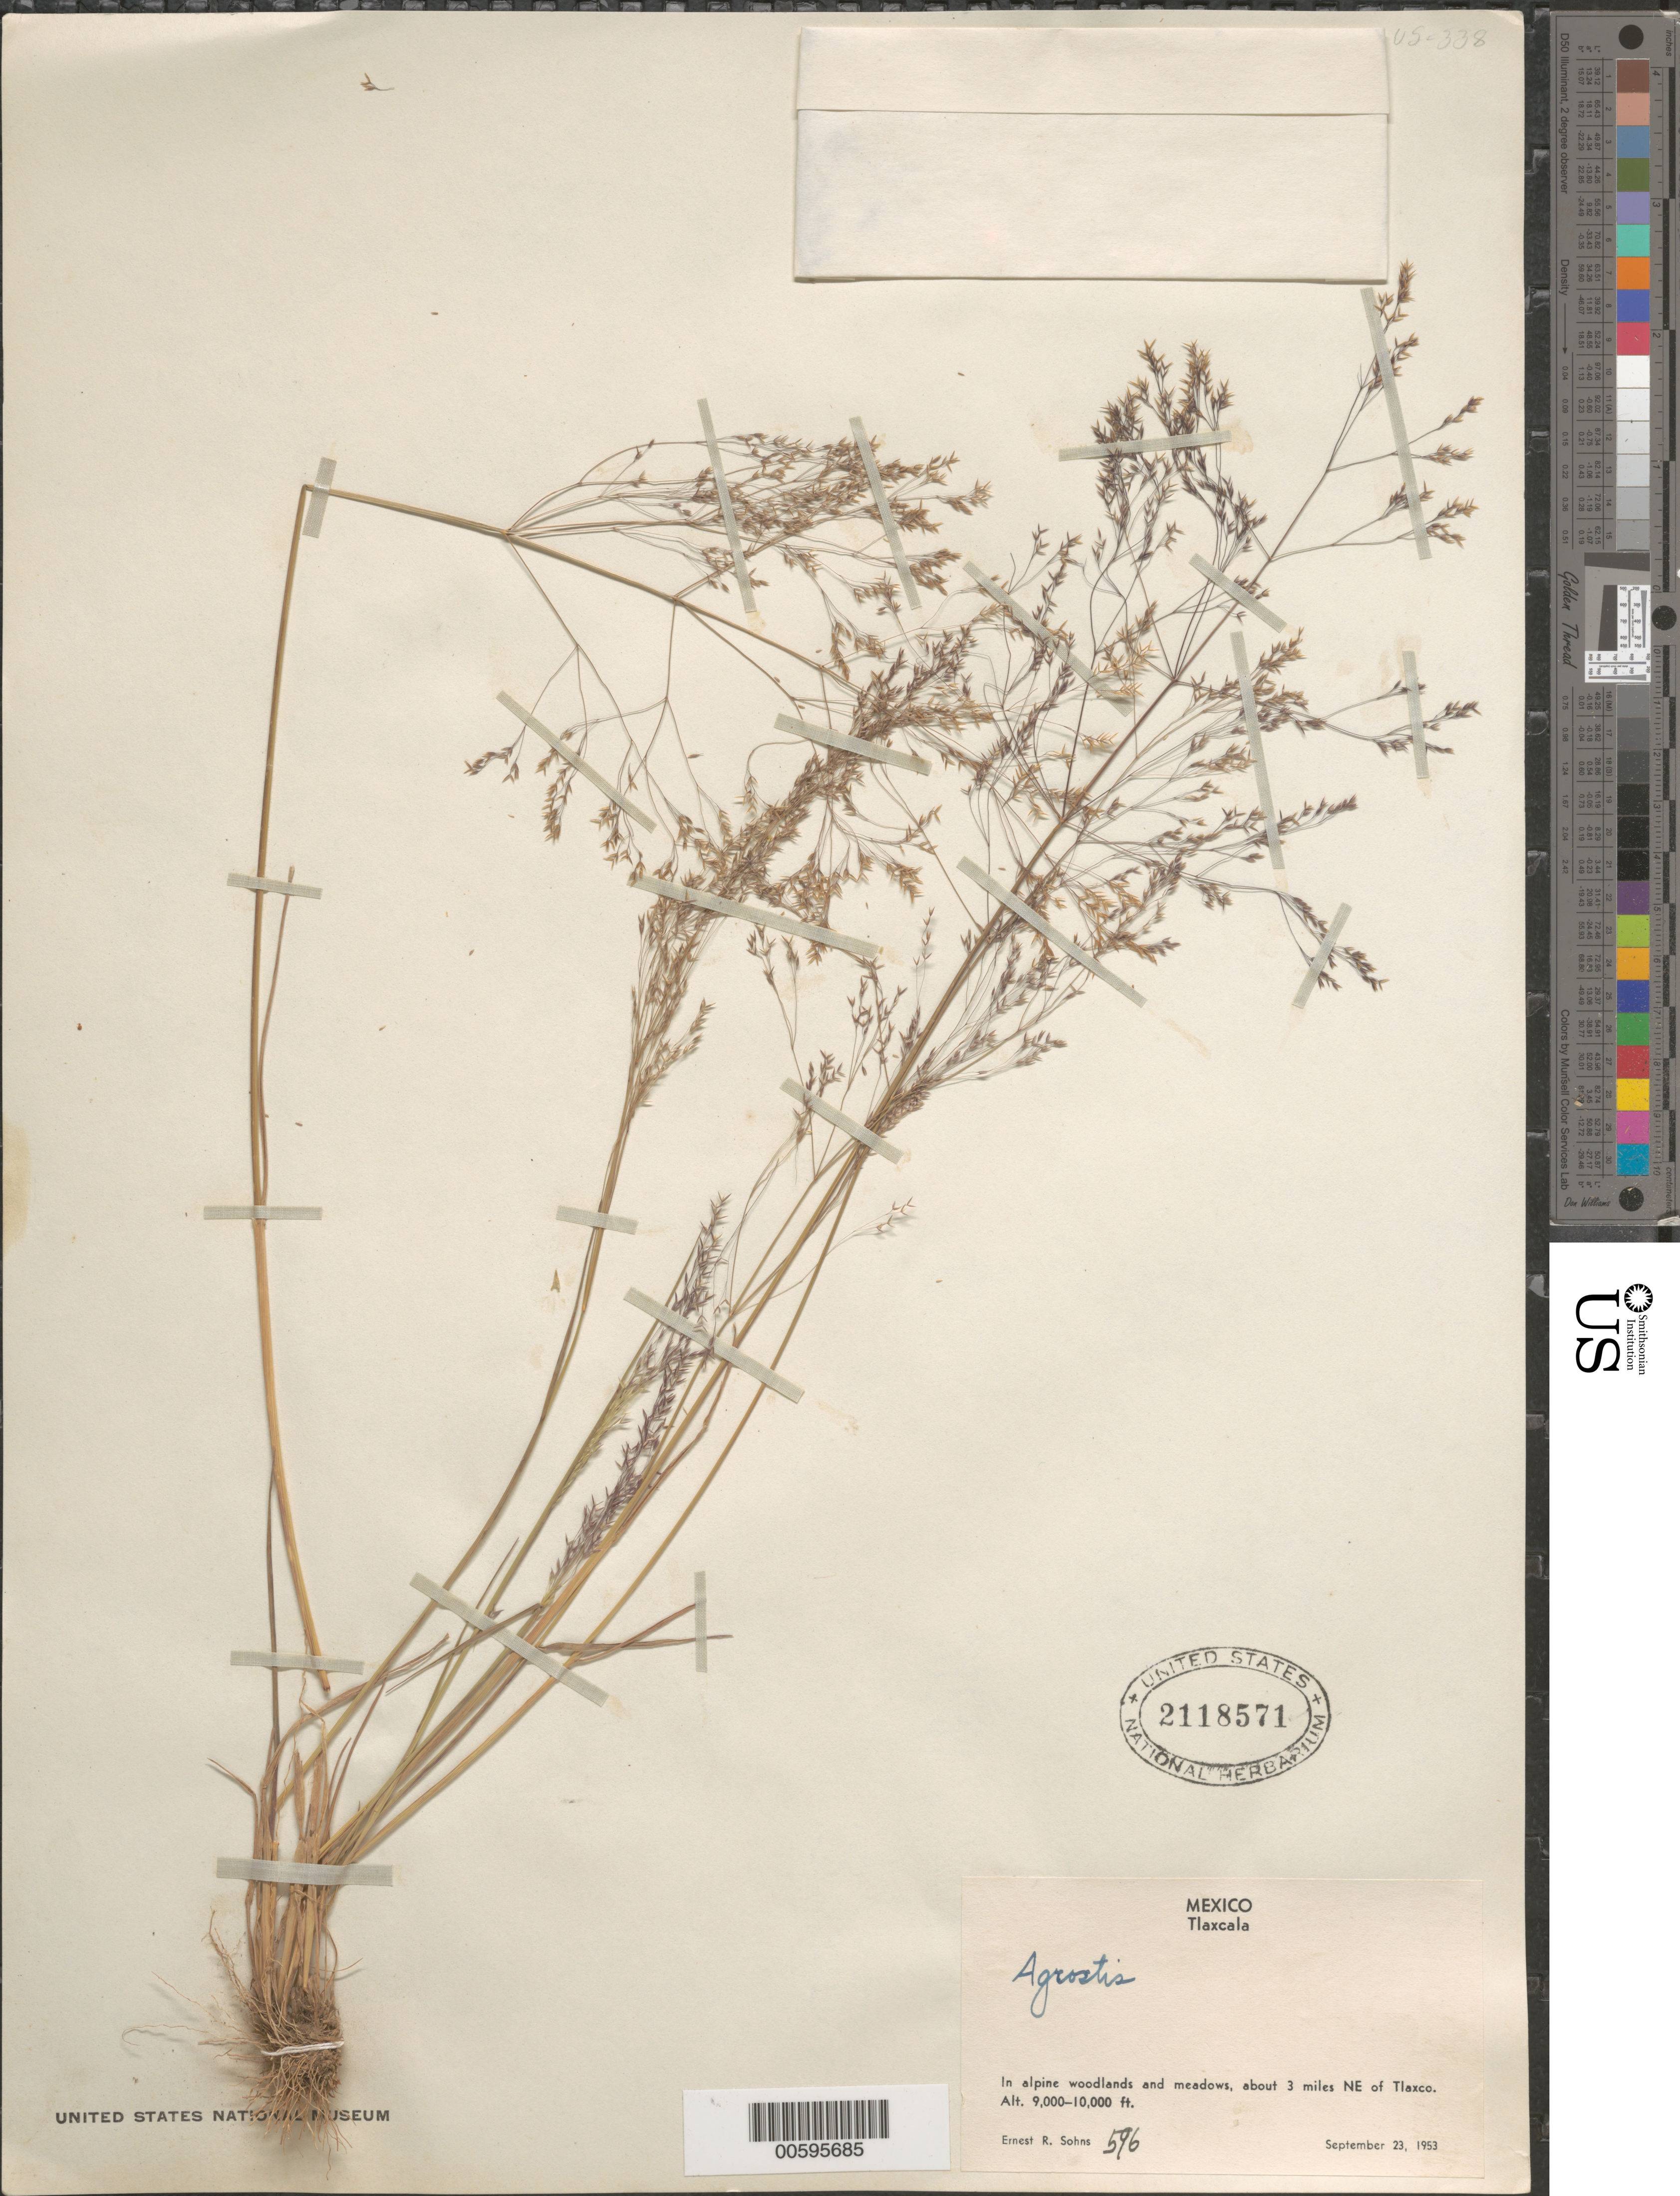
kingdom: Plantae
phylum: Tracheophyta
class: Liliopsida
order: Poales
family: Poaceae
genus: Agrostis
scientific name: Agrostis sp.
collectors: E. R. Sohns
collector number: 596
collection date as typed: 23 Sep 1953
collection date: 1953-09-23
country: Mexico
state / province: Tlaxcala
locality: Ca 3 mi NE of Tlaxco.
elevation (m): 2743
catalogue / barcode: US 2118571